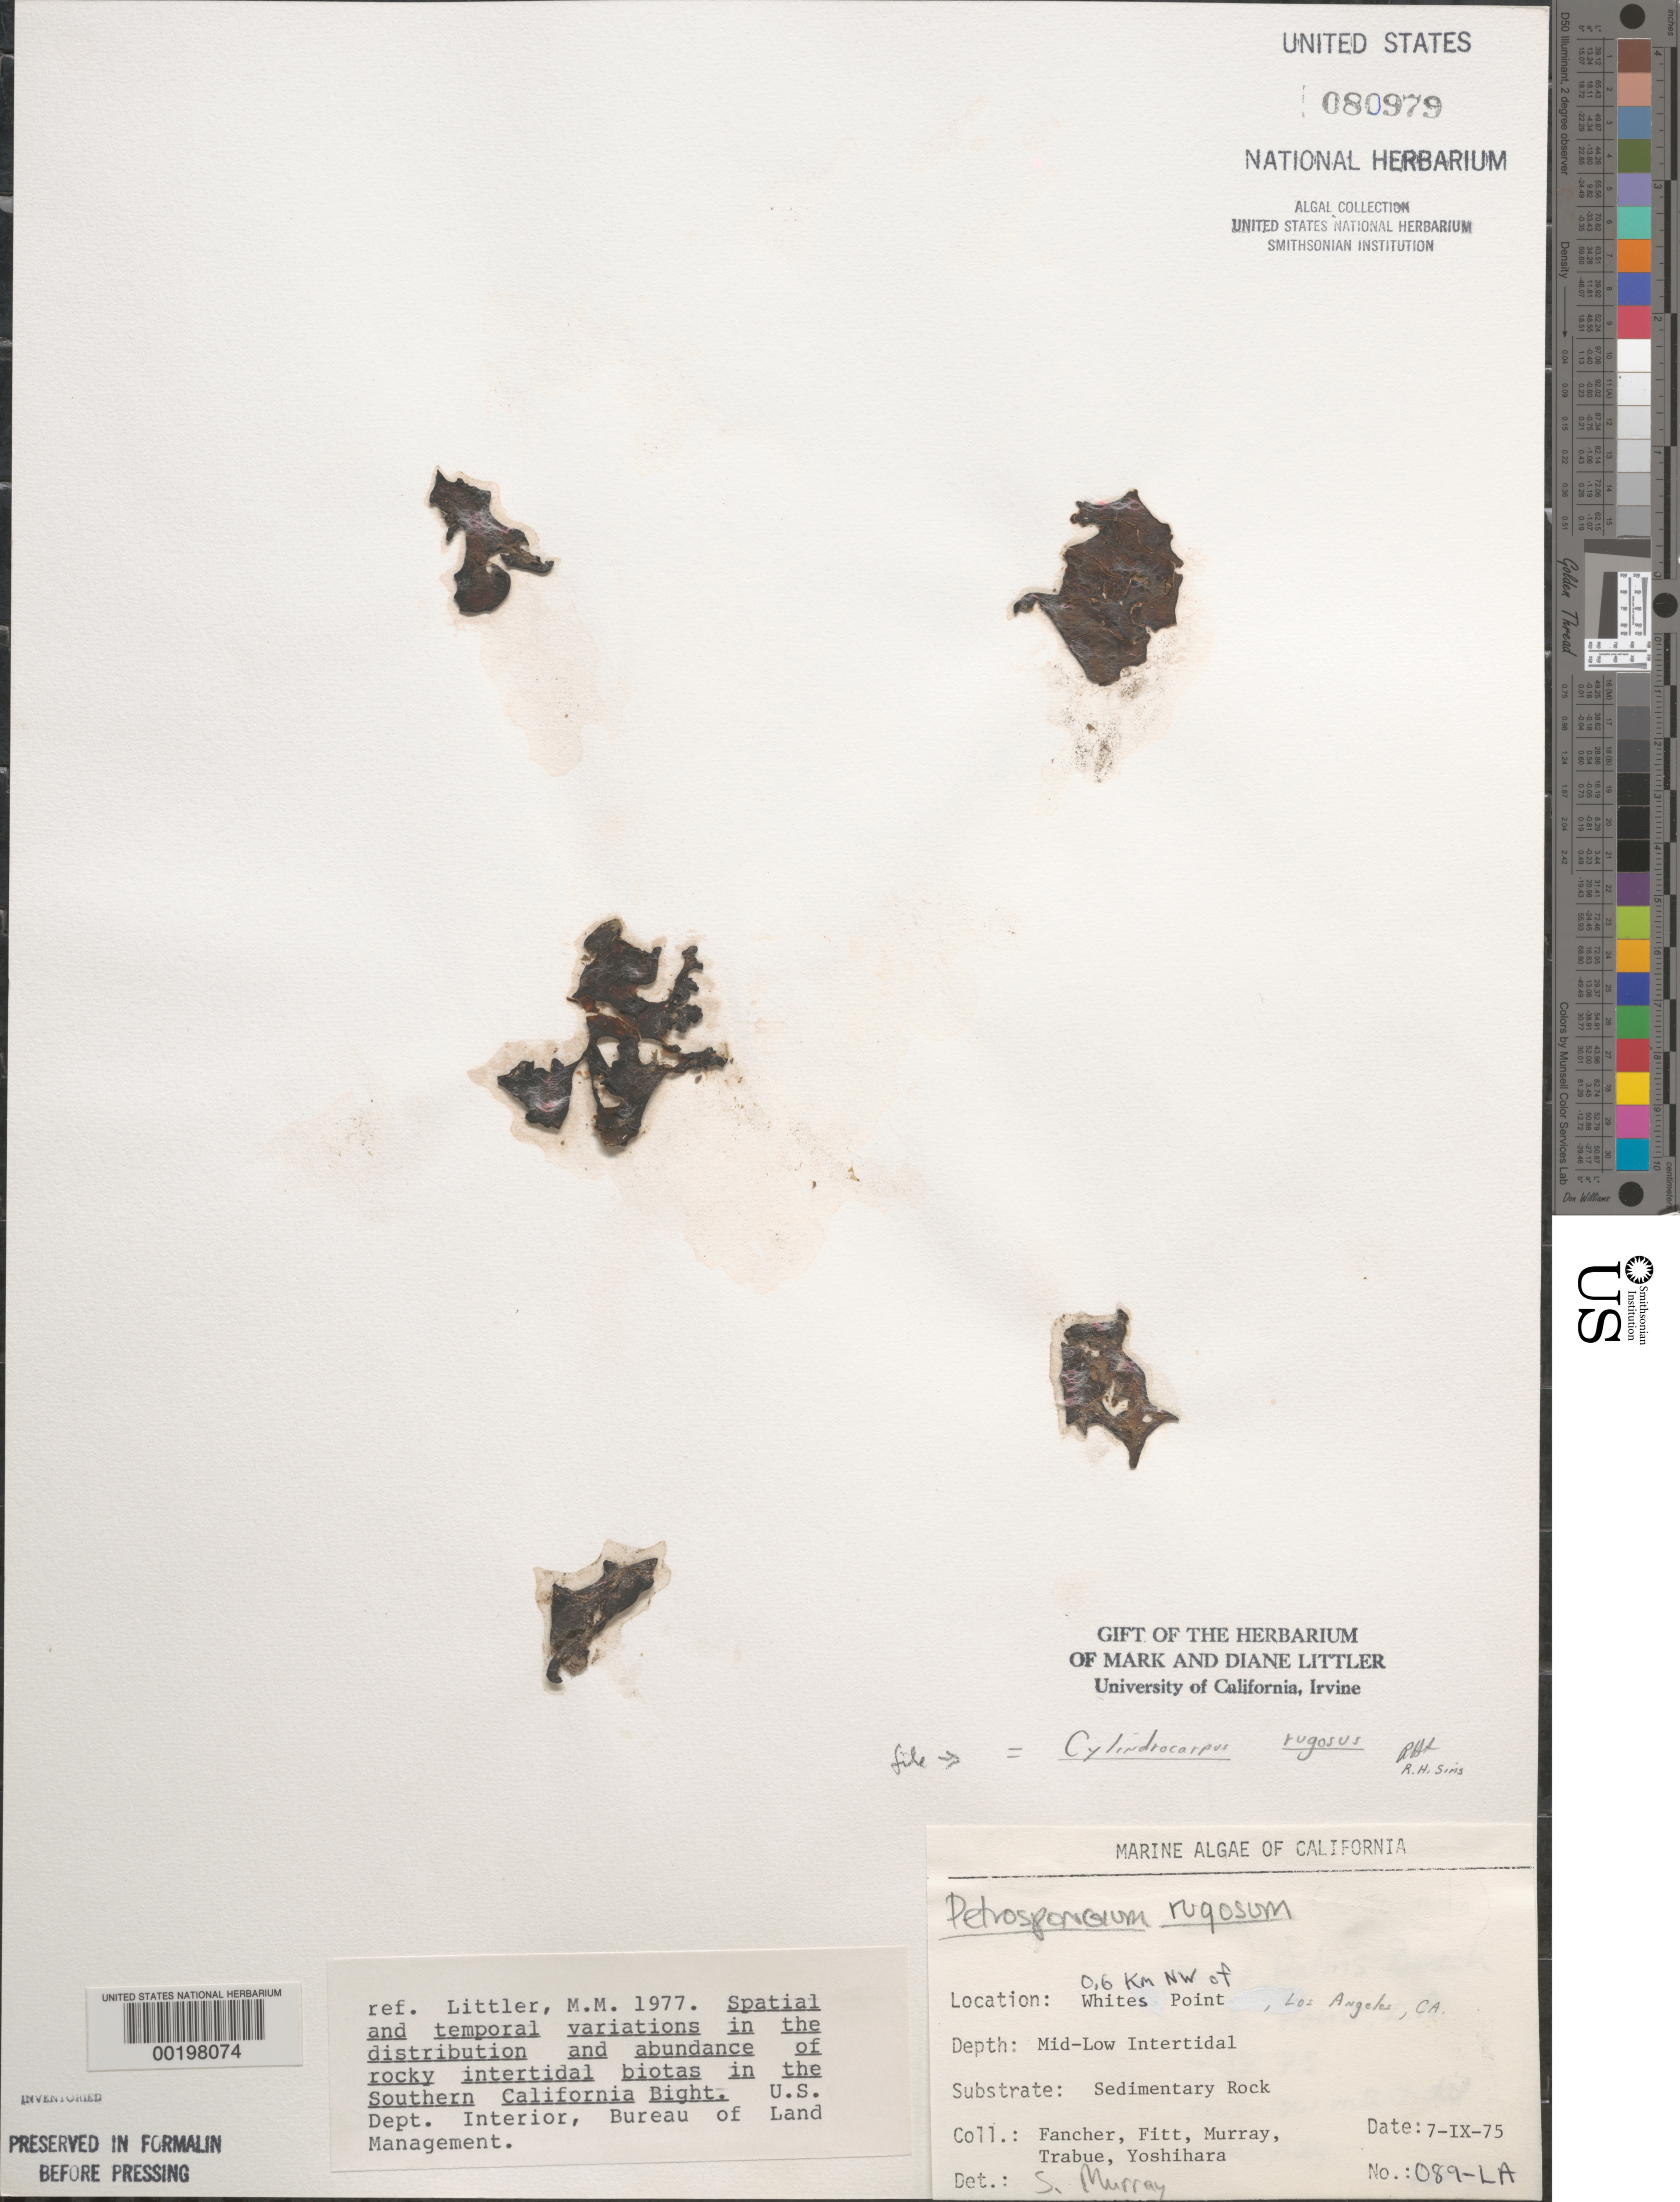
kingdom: Chromista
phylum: Ochrophyta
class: Phaeophyceae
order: Ectocarpales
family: Petrospongiaceae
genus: Petrospongium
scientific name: Petrospongium rugosum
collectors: J. Fancher, W. Fitt, S. N. Murray, P. J. Trabue & K. Yoshihara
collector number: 089-la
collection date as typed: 07 Sep 1975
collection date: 1975-09-07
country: United States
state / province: California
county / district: Los Angeles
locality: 0.6 km northwest of Whites Point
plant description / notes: BLM-SOCALBIGHT Rocky Intertidal Survey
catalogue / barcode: US 80979